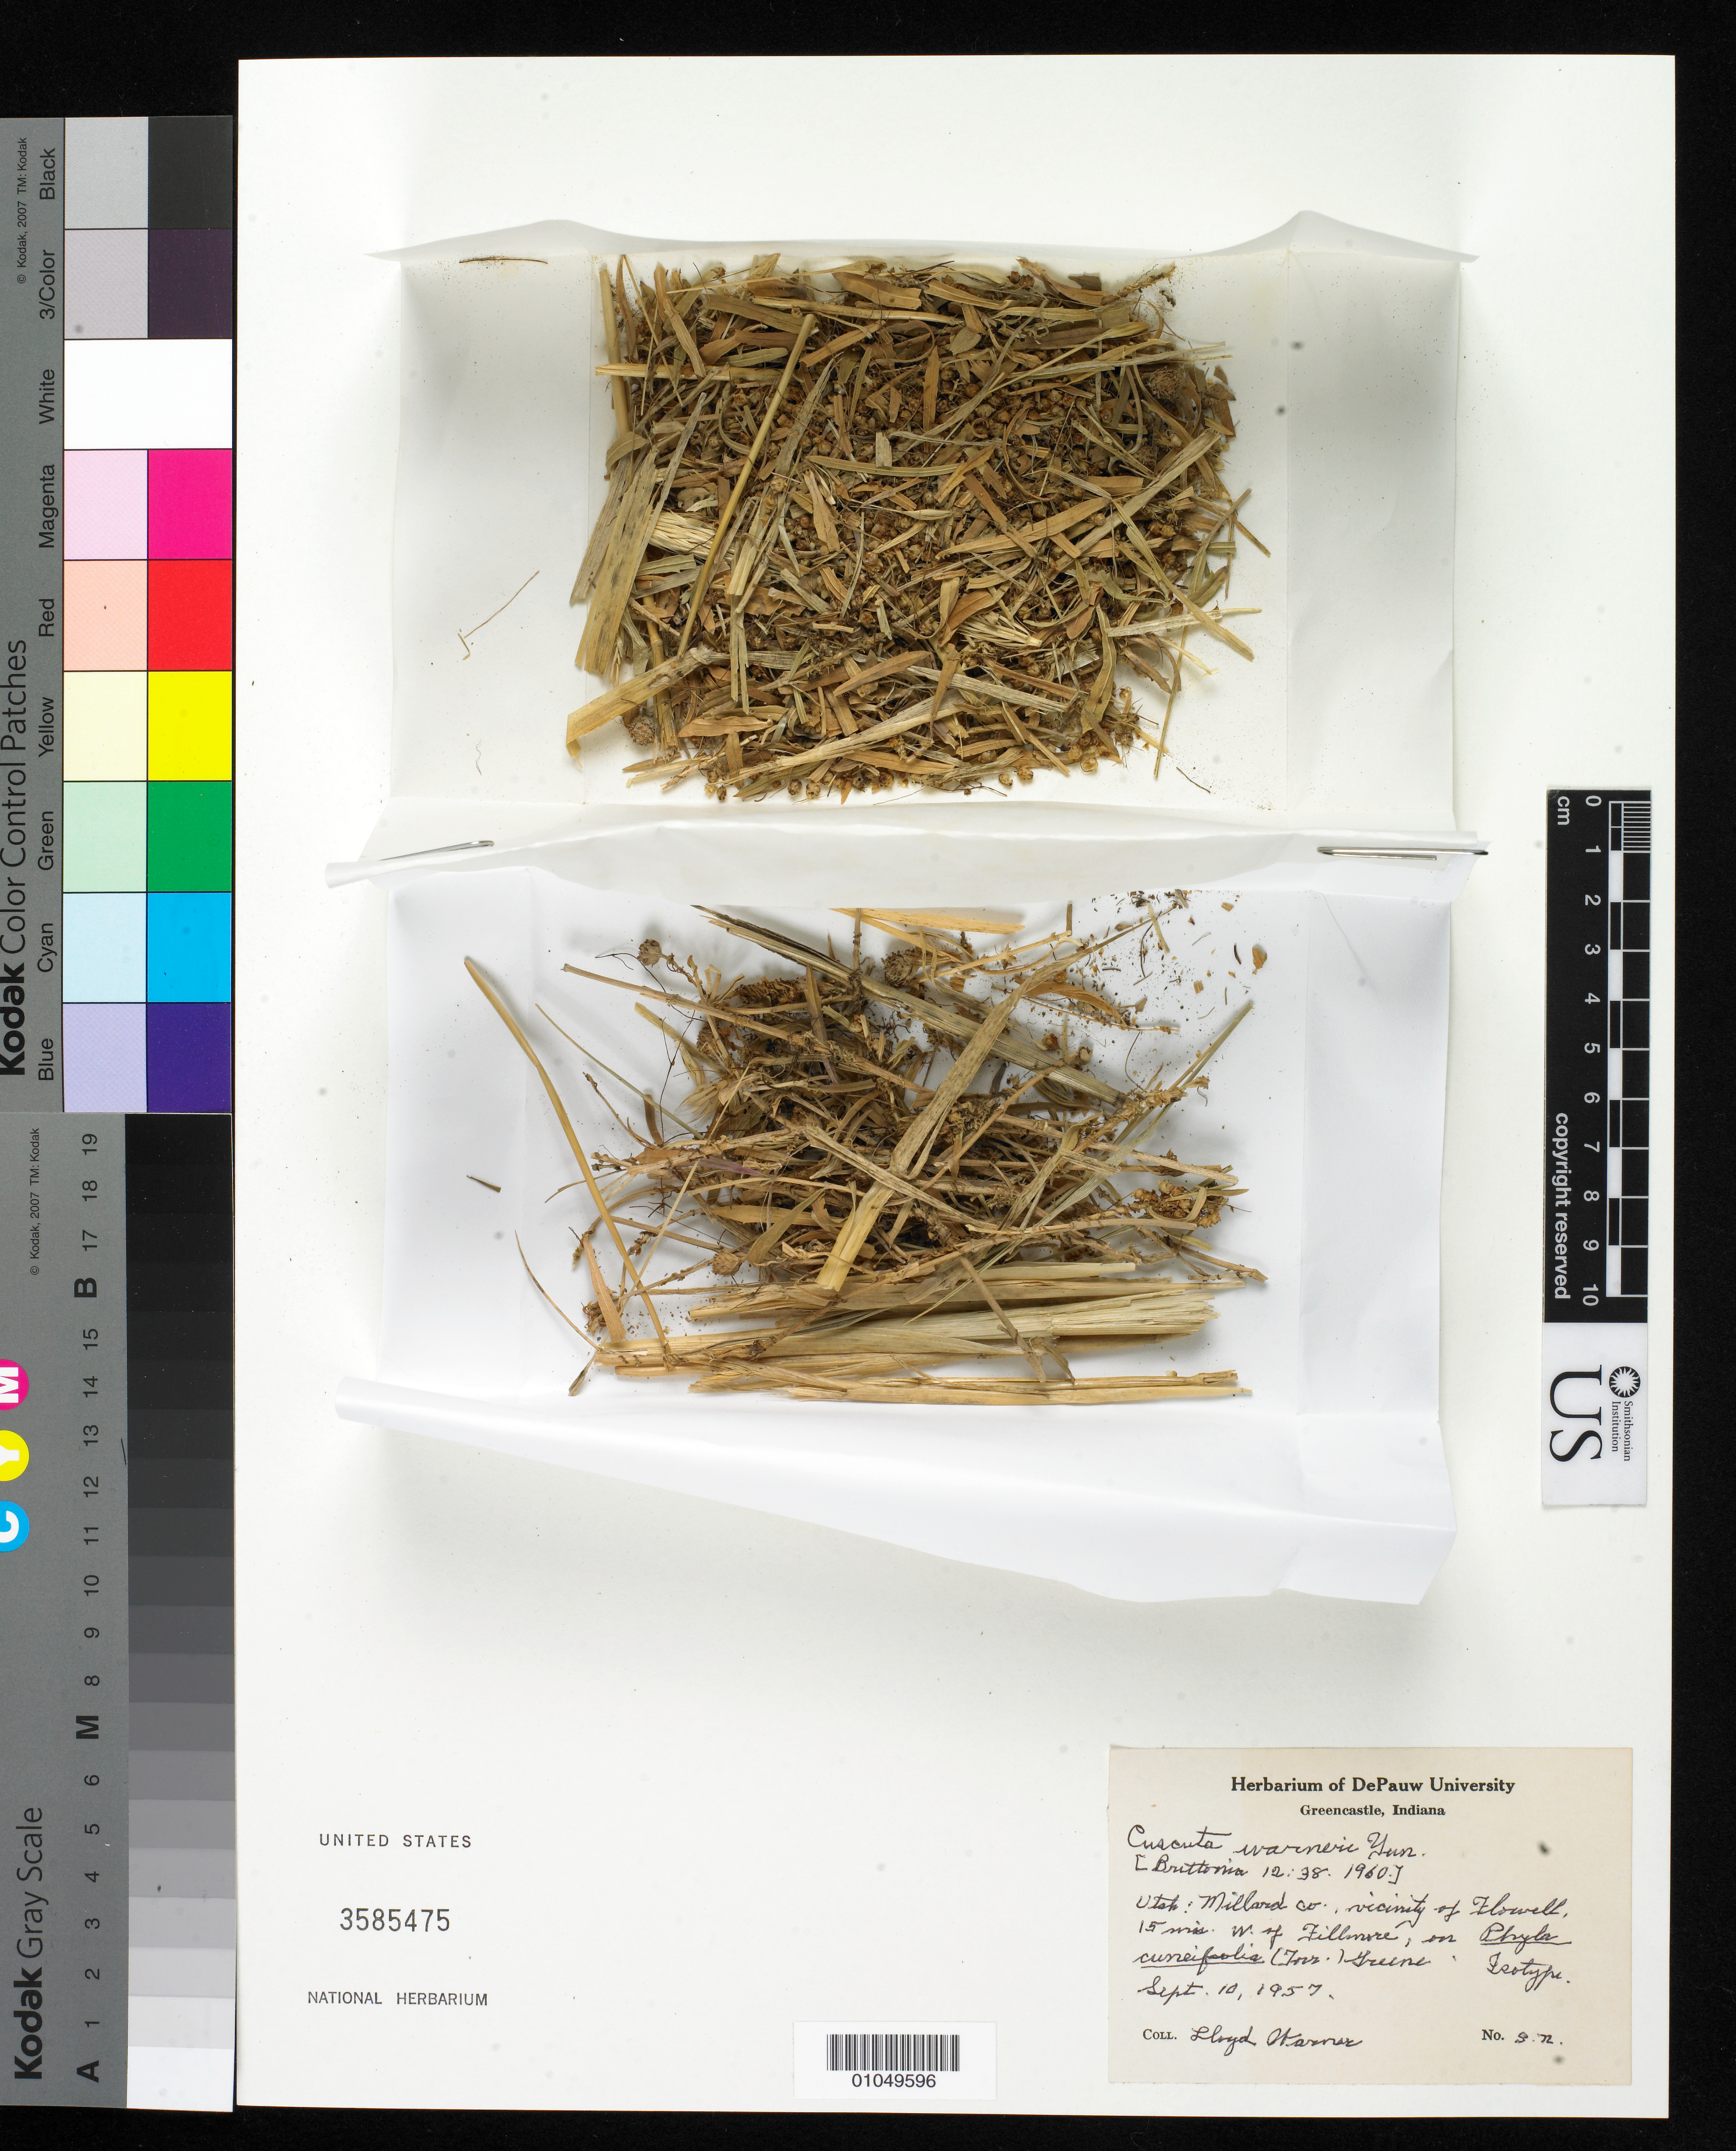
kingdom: Plantae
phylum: Tracheophyta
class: Magnoliopsida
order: Solanales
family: Convolvulaceae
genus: Cuscuta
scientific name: Cuscuta warneri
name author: Yunck.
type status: Isotype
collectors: L. Warner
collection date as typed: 10 Sep 1957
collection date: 1957-09-10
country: United States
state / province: Utah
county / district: Millard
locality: Millard Co., vicinity of Flowell, 15 miles W of Fillmore.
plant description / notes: Specimen ex Depauw Univ. Herbarium.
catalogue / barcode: US 3585475